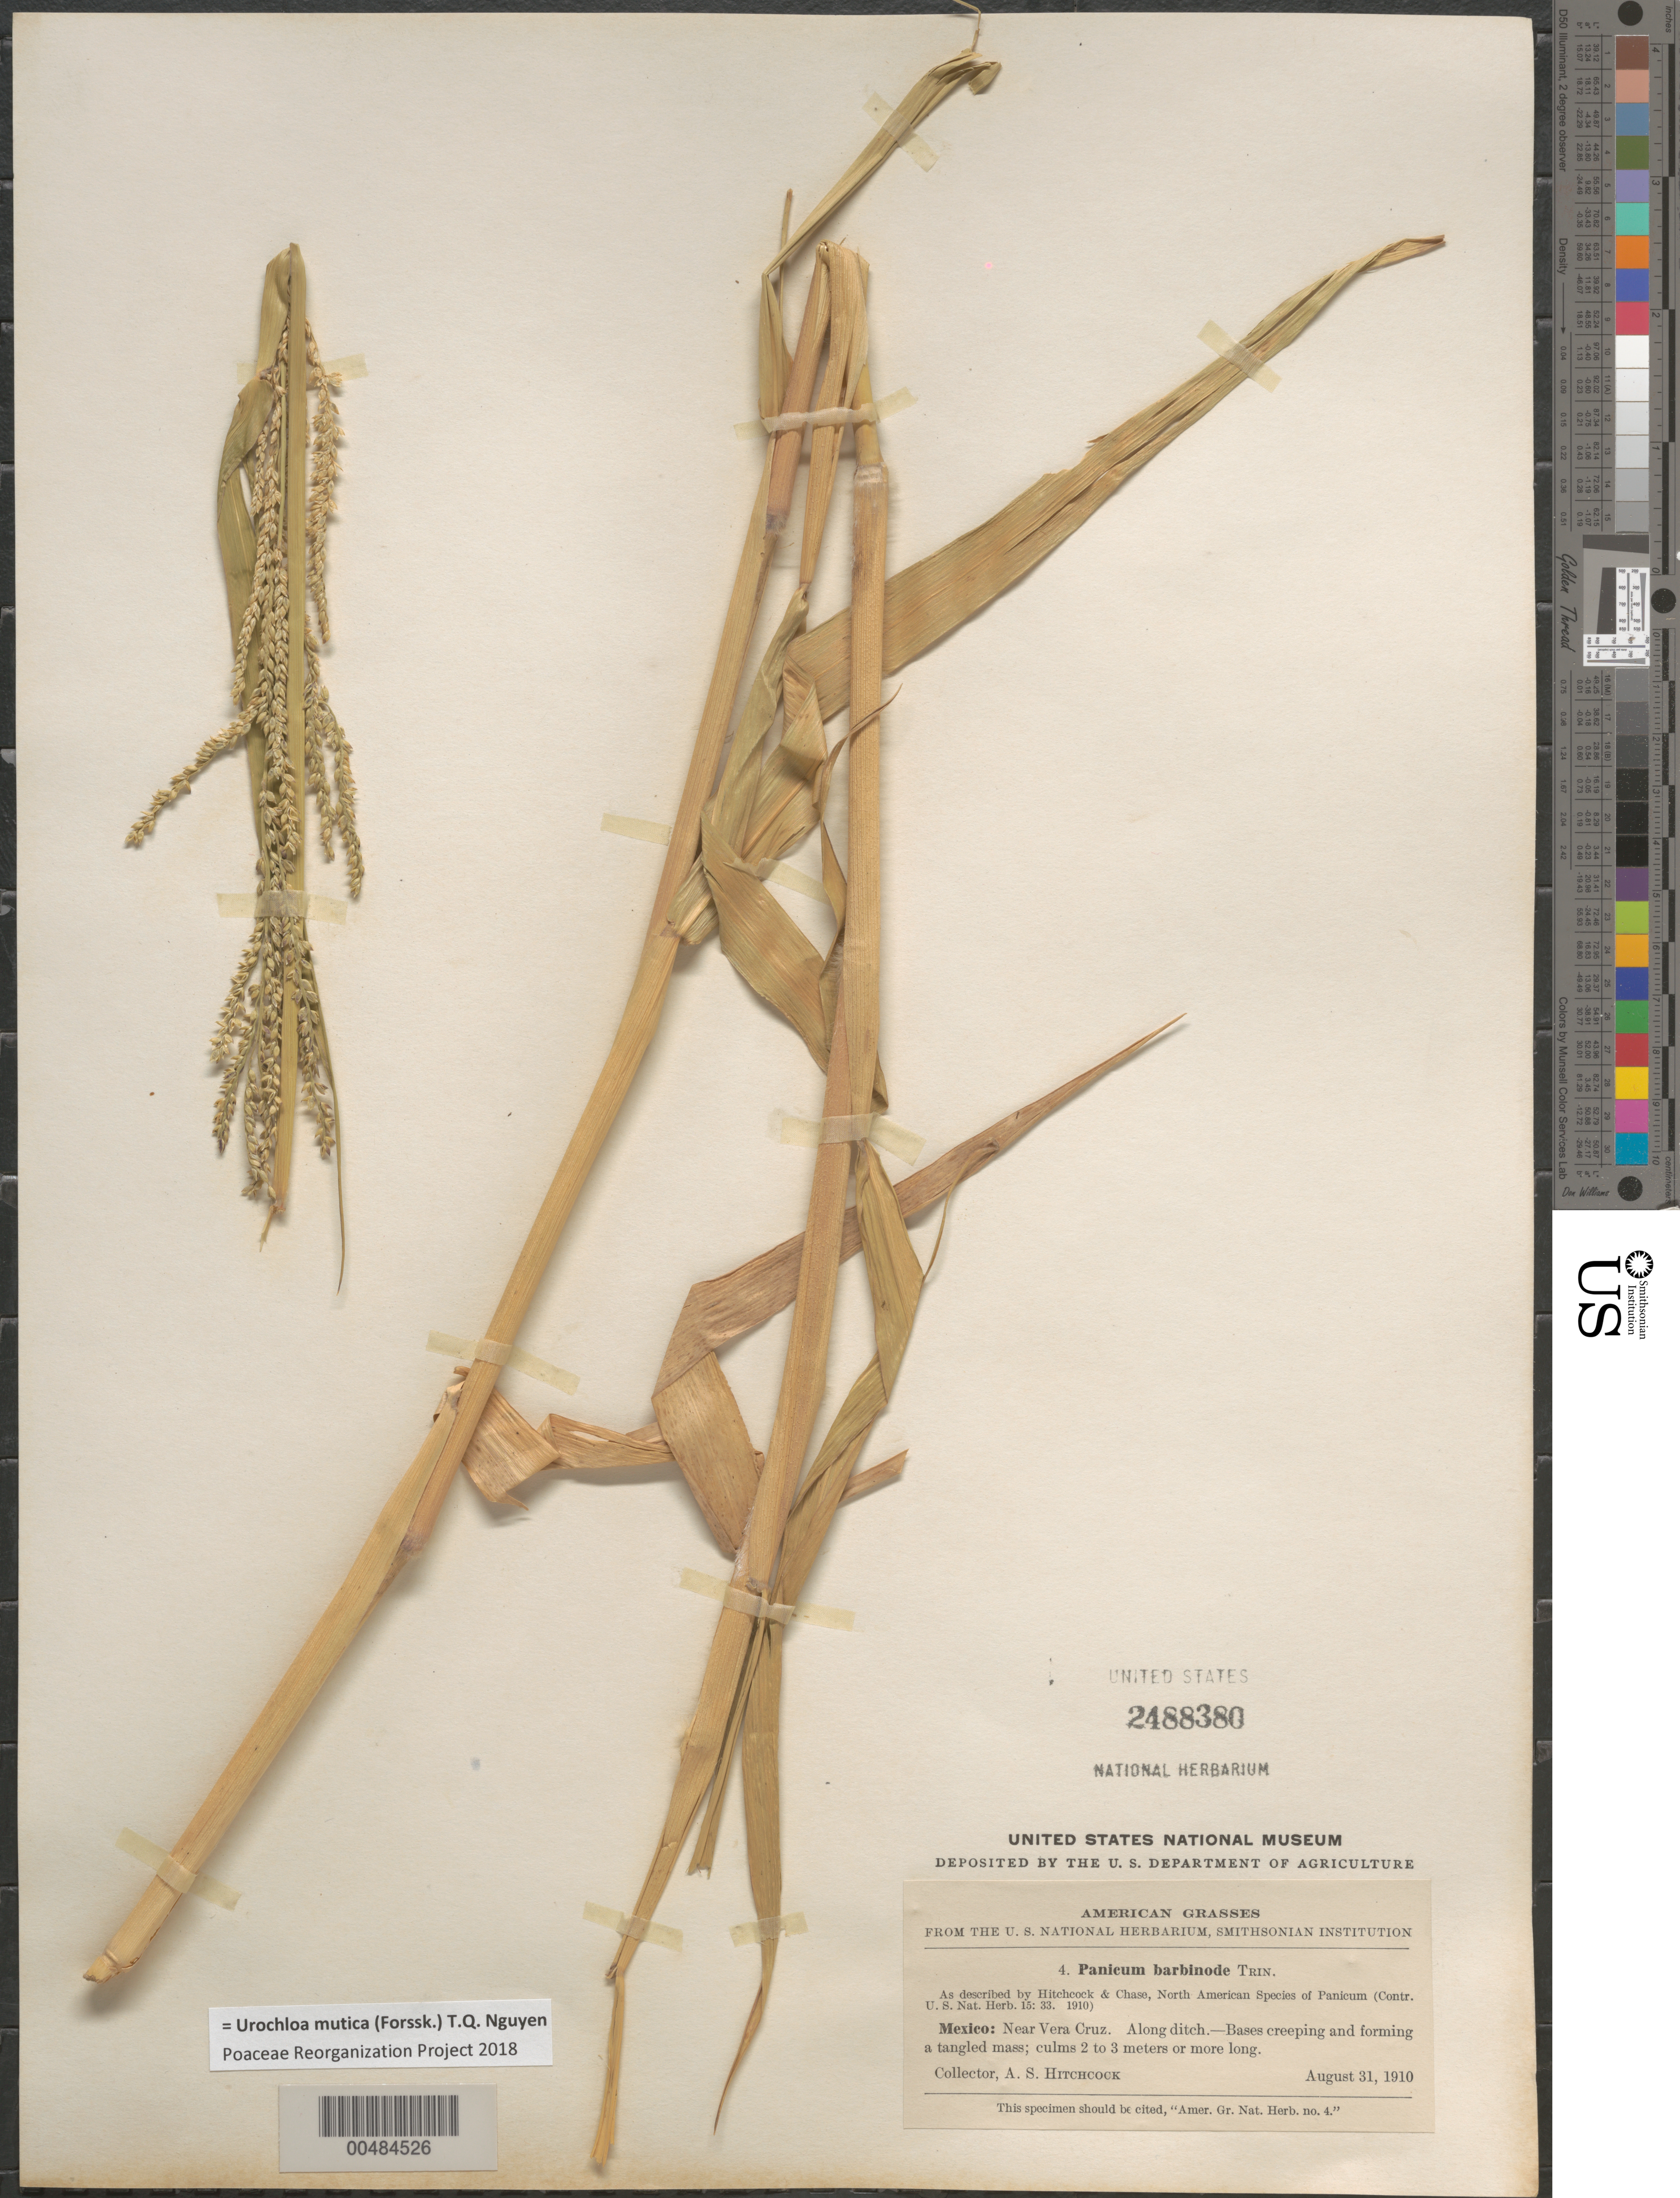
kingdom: Plantae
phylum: Tracheophyta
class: Liliopsida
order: Poales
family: Poaceae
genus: Brachiaria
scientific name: Brachiaria mutica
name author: (Forssk.) Stapf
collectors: A. S. Hitchcock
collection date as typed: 31 Aug 1910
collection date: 1910-08-31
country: Mexico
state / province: Veracruz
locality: Near Vera Cruz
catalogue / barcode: US 2488380